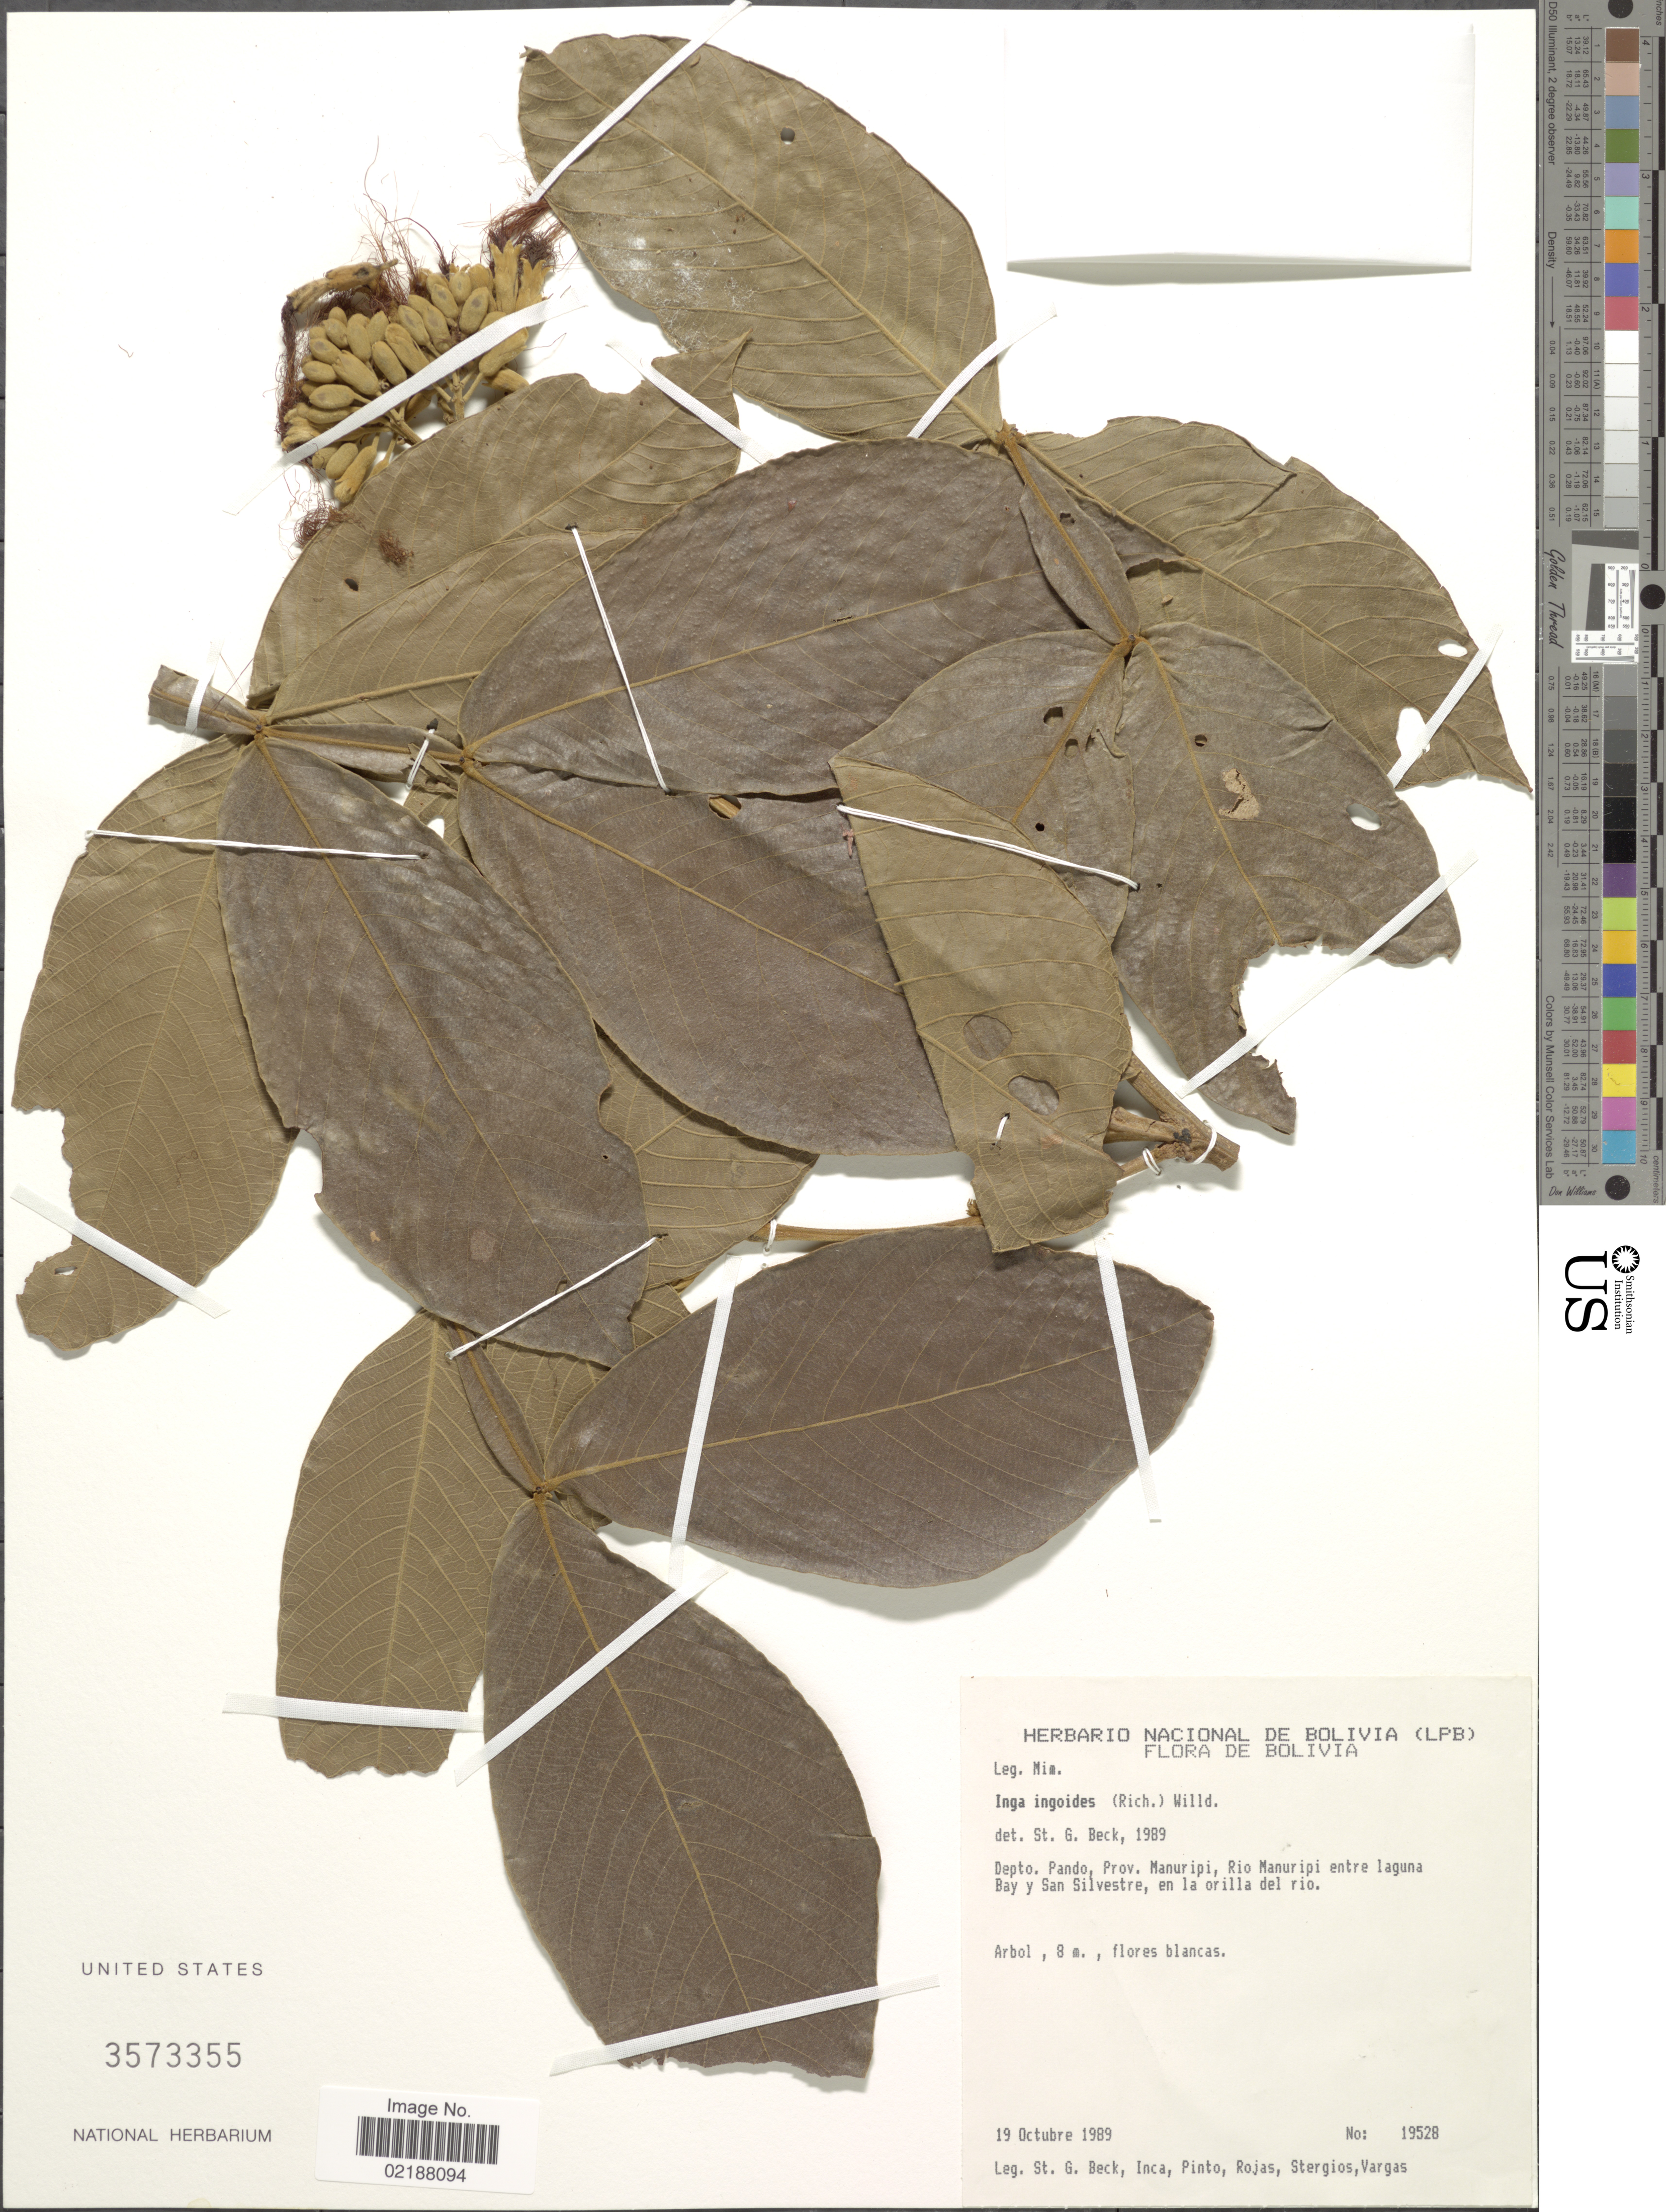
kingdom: Plantae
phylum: Tracheophyta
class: Magnoliopsida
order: Fabales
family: Fabaceae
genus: Inga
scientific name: Inga ingoides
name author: (Rich.) Willd.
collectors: S. G. Beck, -. Inca, Pinto, --, Rojas, -- & et al.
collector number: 19528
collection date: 1989-10-19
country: Bolivia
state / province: Pando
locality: Depto. Pando, Prov. Manuripi,l Rio Manuripi entre laguna Bay y San Silvestre, en la orilla del rio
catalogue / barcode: US 3573355